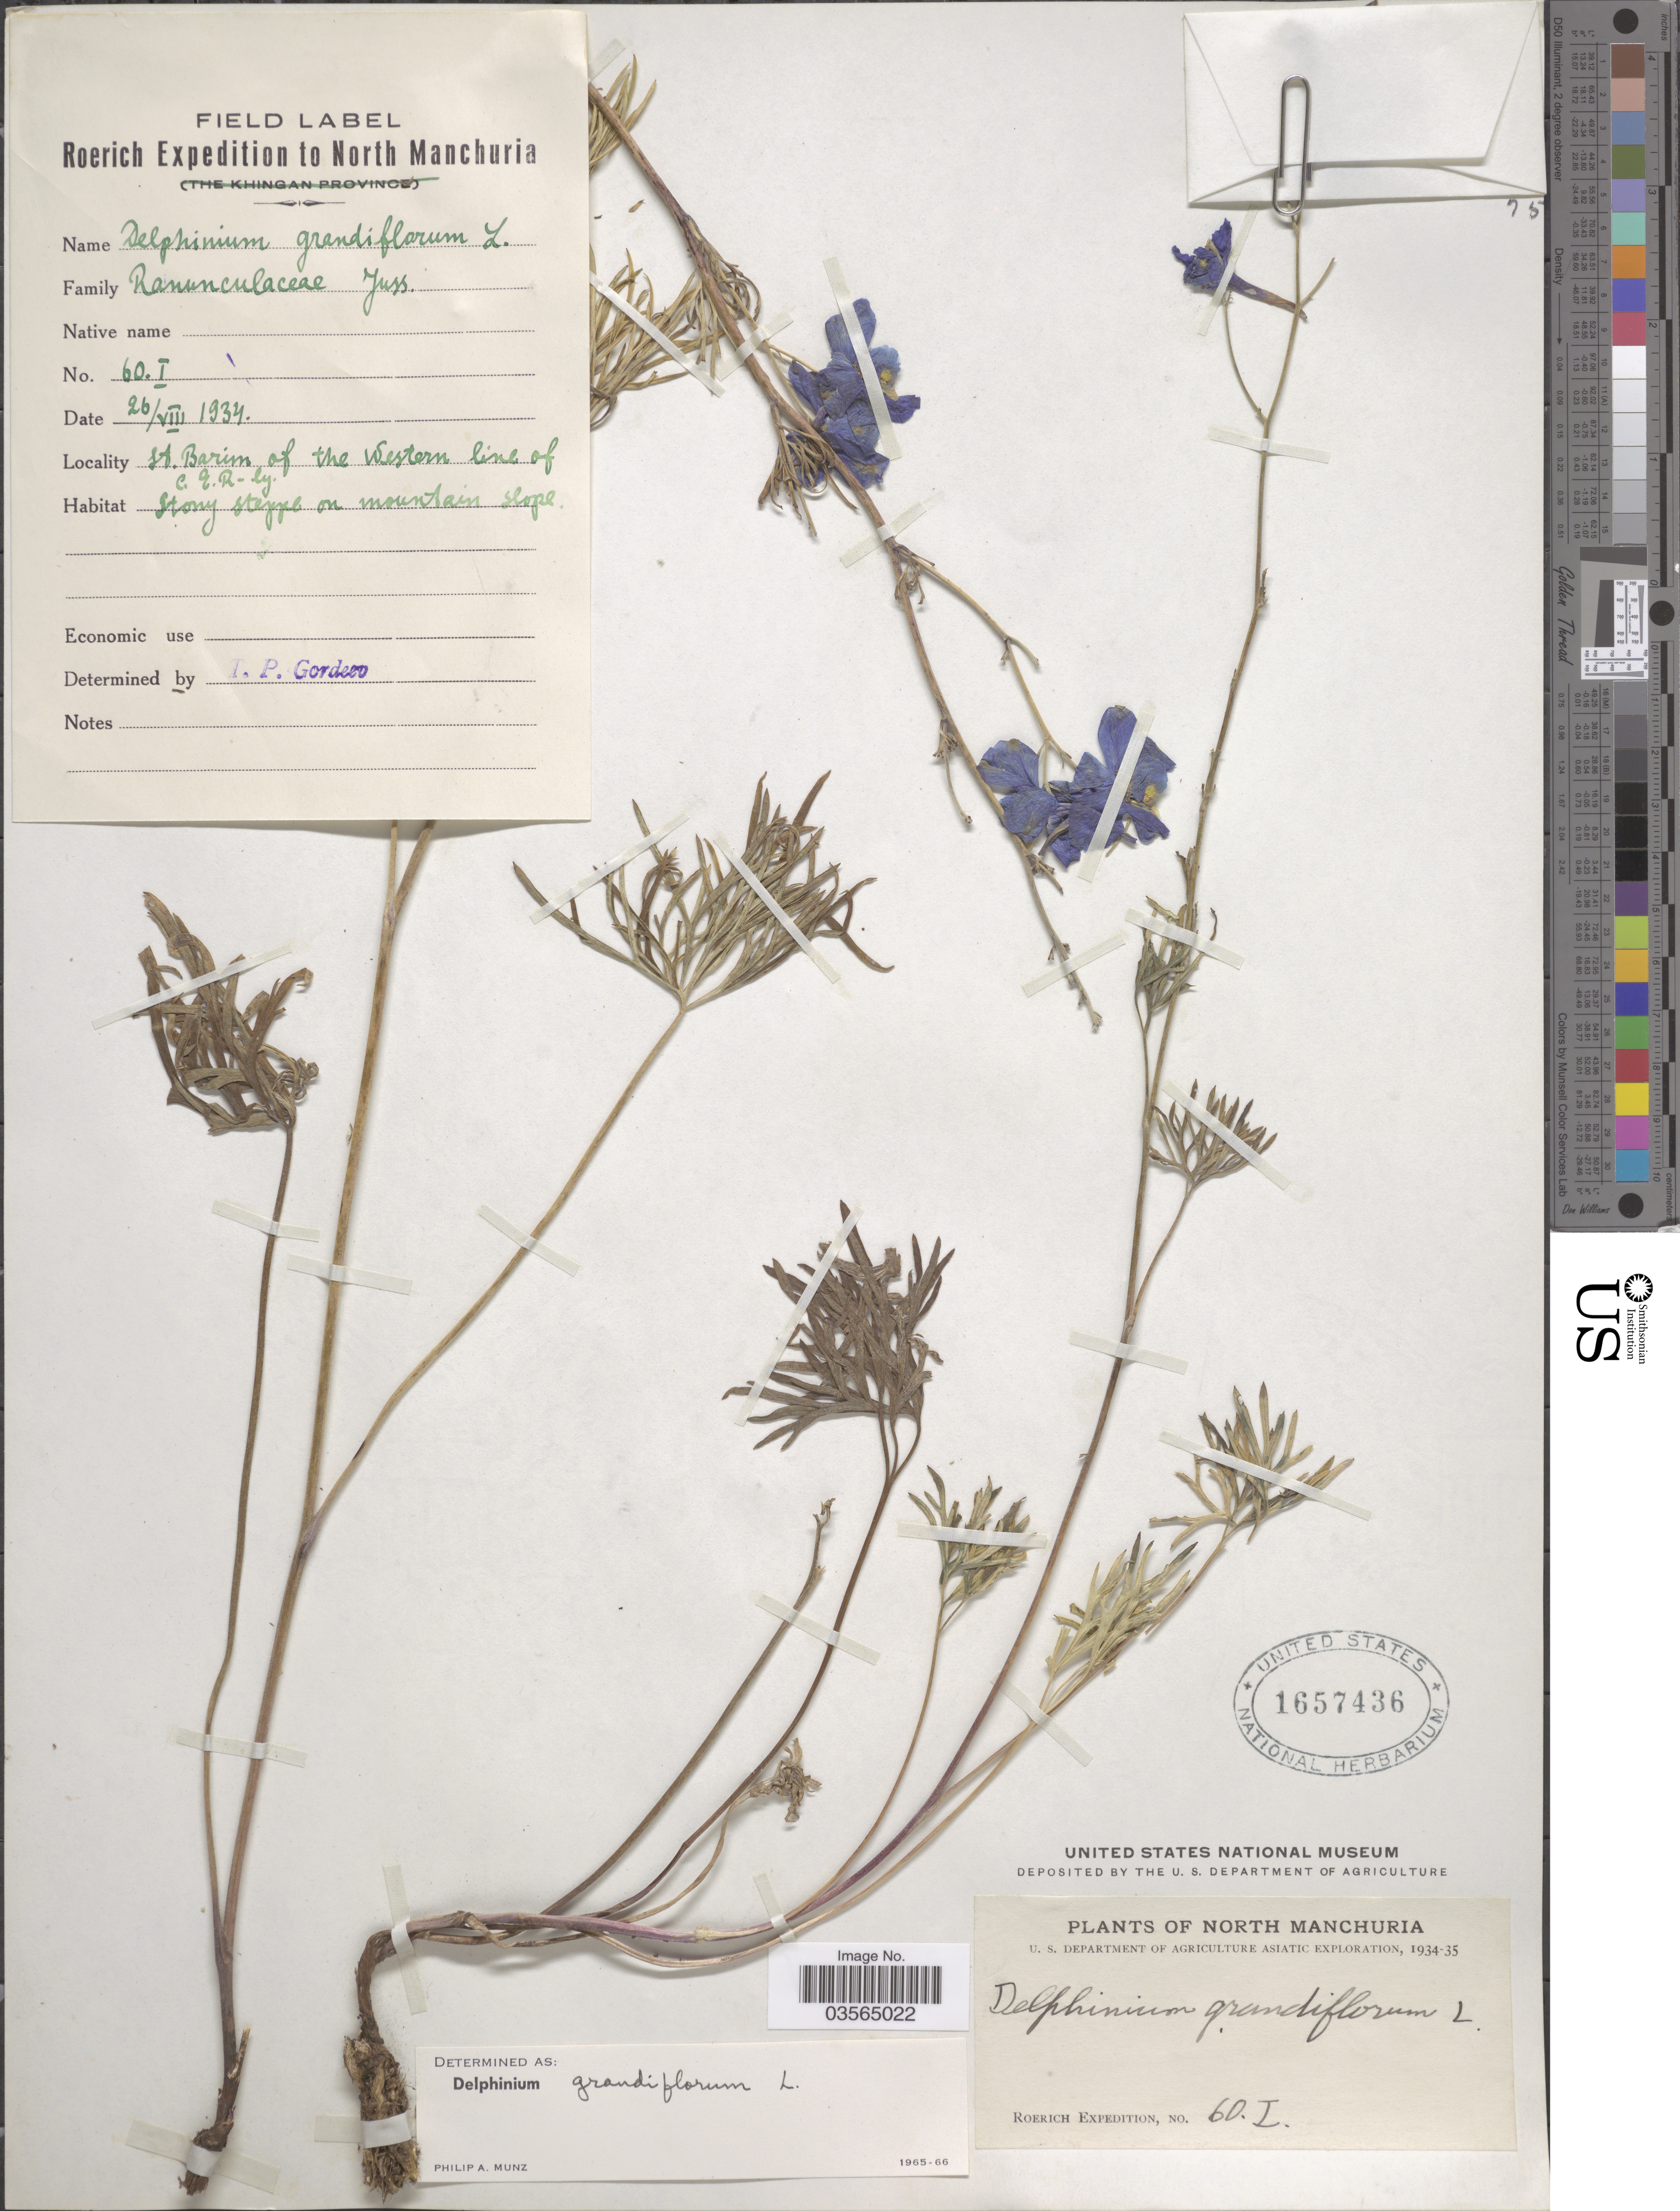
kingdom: Plantae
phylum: Tracheophyta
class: Magnoliopsida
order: Ranunculales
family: Ranunculaceae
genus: Delphinium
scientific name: Delphinium grandiflorum var. grandiflorum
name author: L.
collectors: -. Roerich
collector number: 60I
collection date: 1934-08-26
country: China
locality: North Manchuria. St. Barim of the Western line of C. E. R-ly.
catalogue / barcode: US 1657436